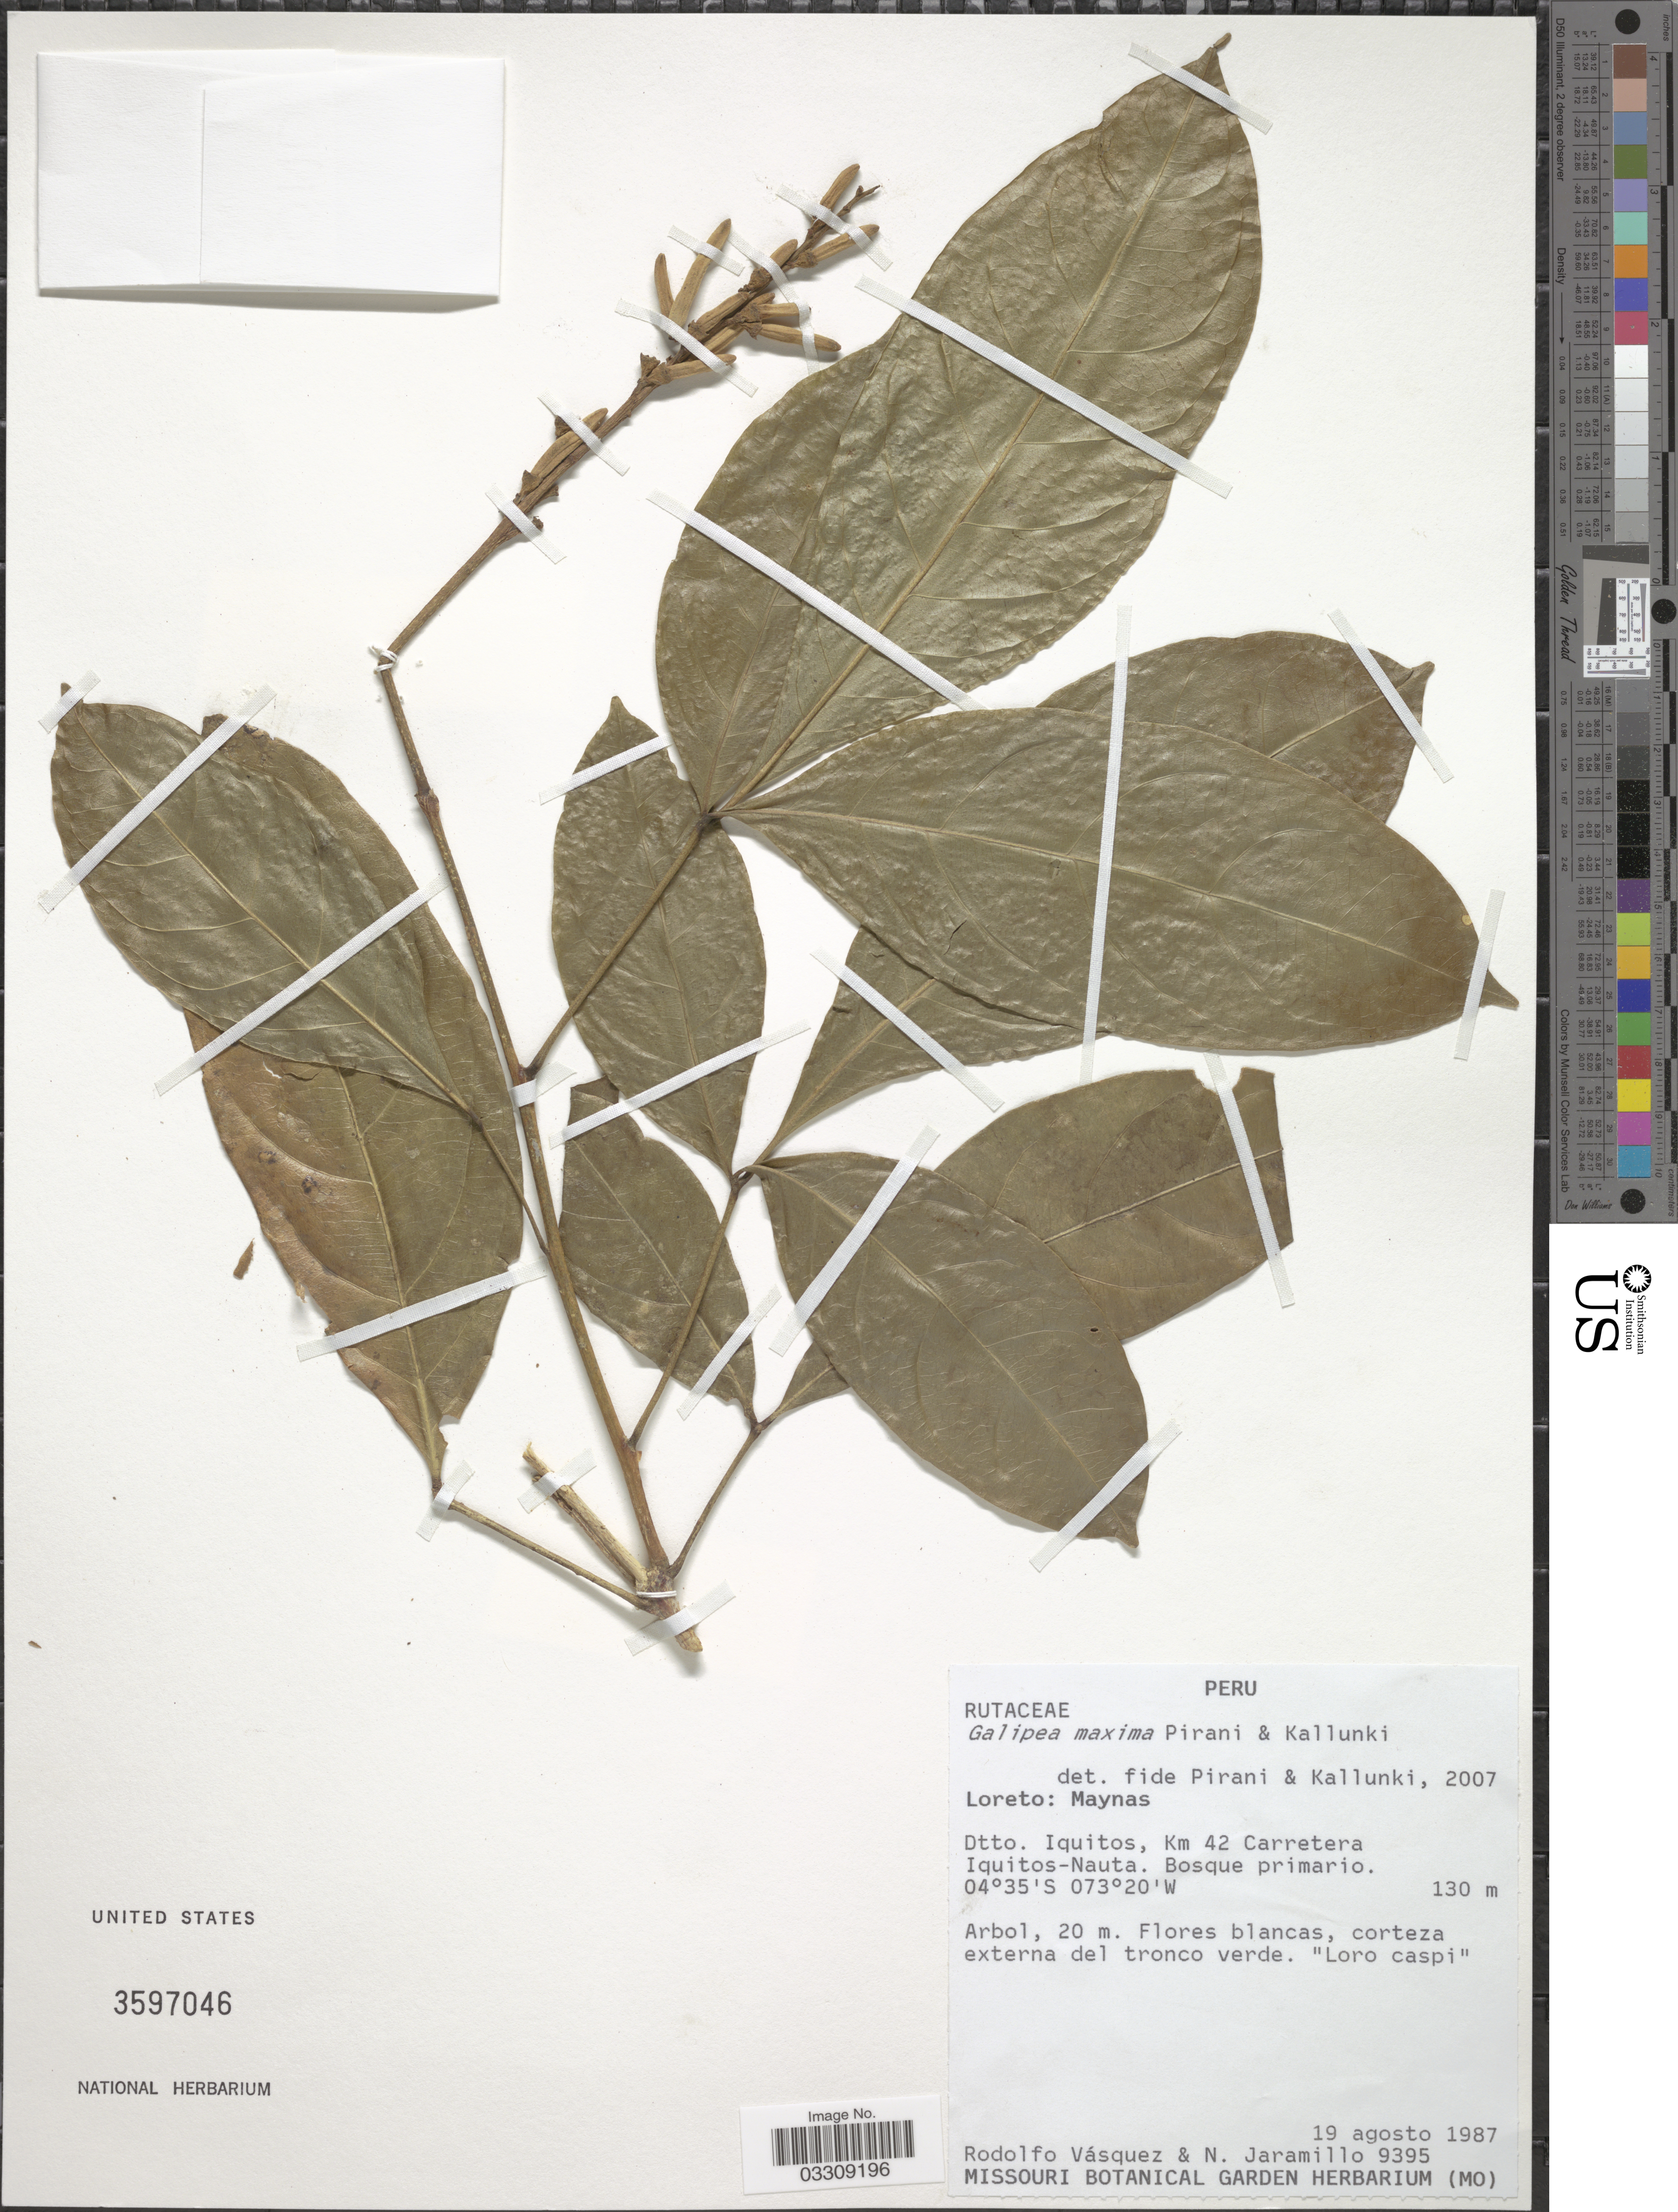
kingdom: Plantae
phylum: Tracheophyta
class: Magnoliopsida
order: Sapindales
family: Rutaceae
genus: Galipea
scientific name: Galipea maxima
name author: Pirani & Kallunki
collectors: R. Vásquez & N. Jaramillo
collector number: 9395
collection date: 1987-08-19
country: Peru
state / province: Loreto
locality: Maynas. Dtto. Iquitos, Km 42 Carretera Iquitos-Nauta. Bosque primario.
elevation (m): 130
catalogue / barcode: US 3597046